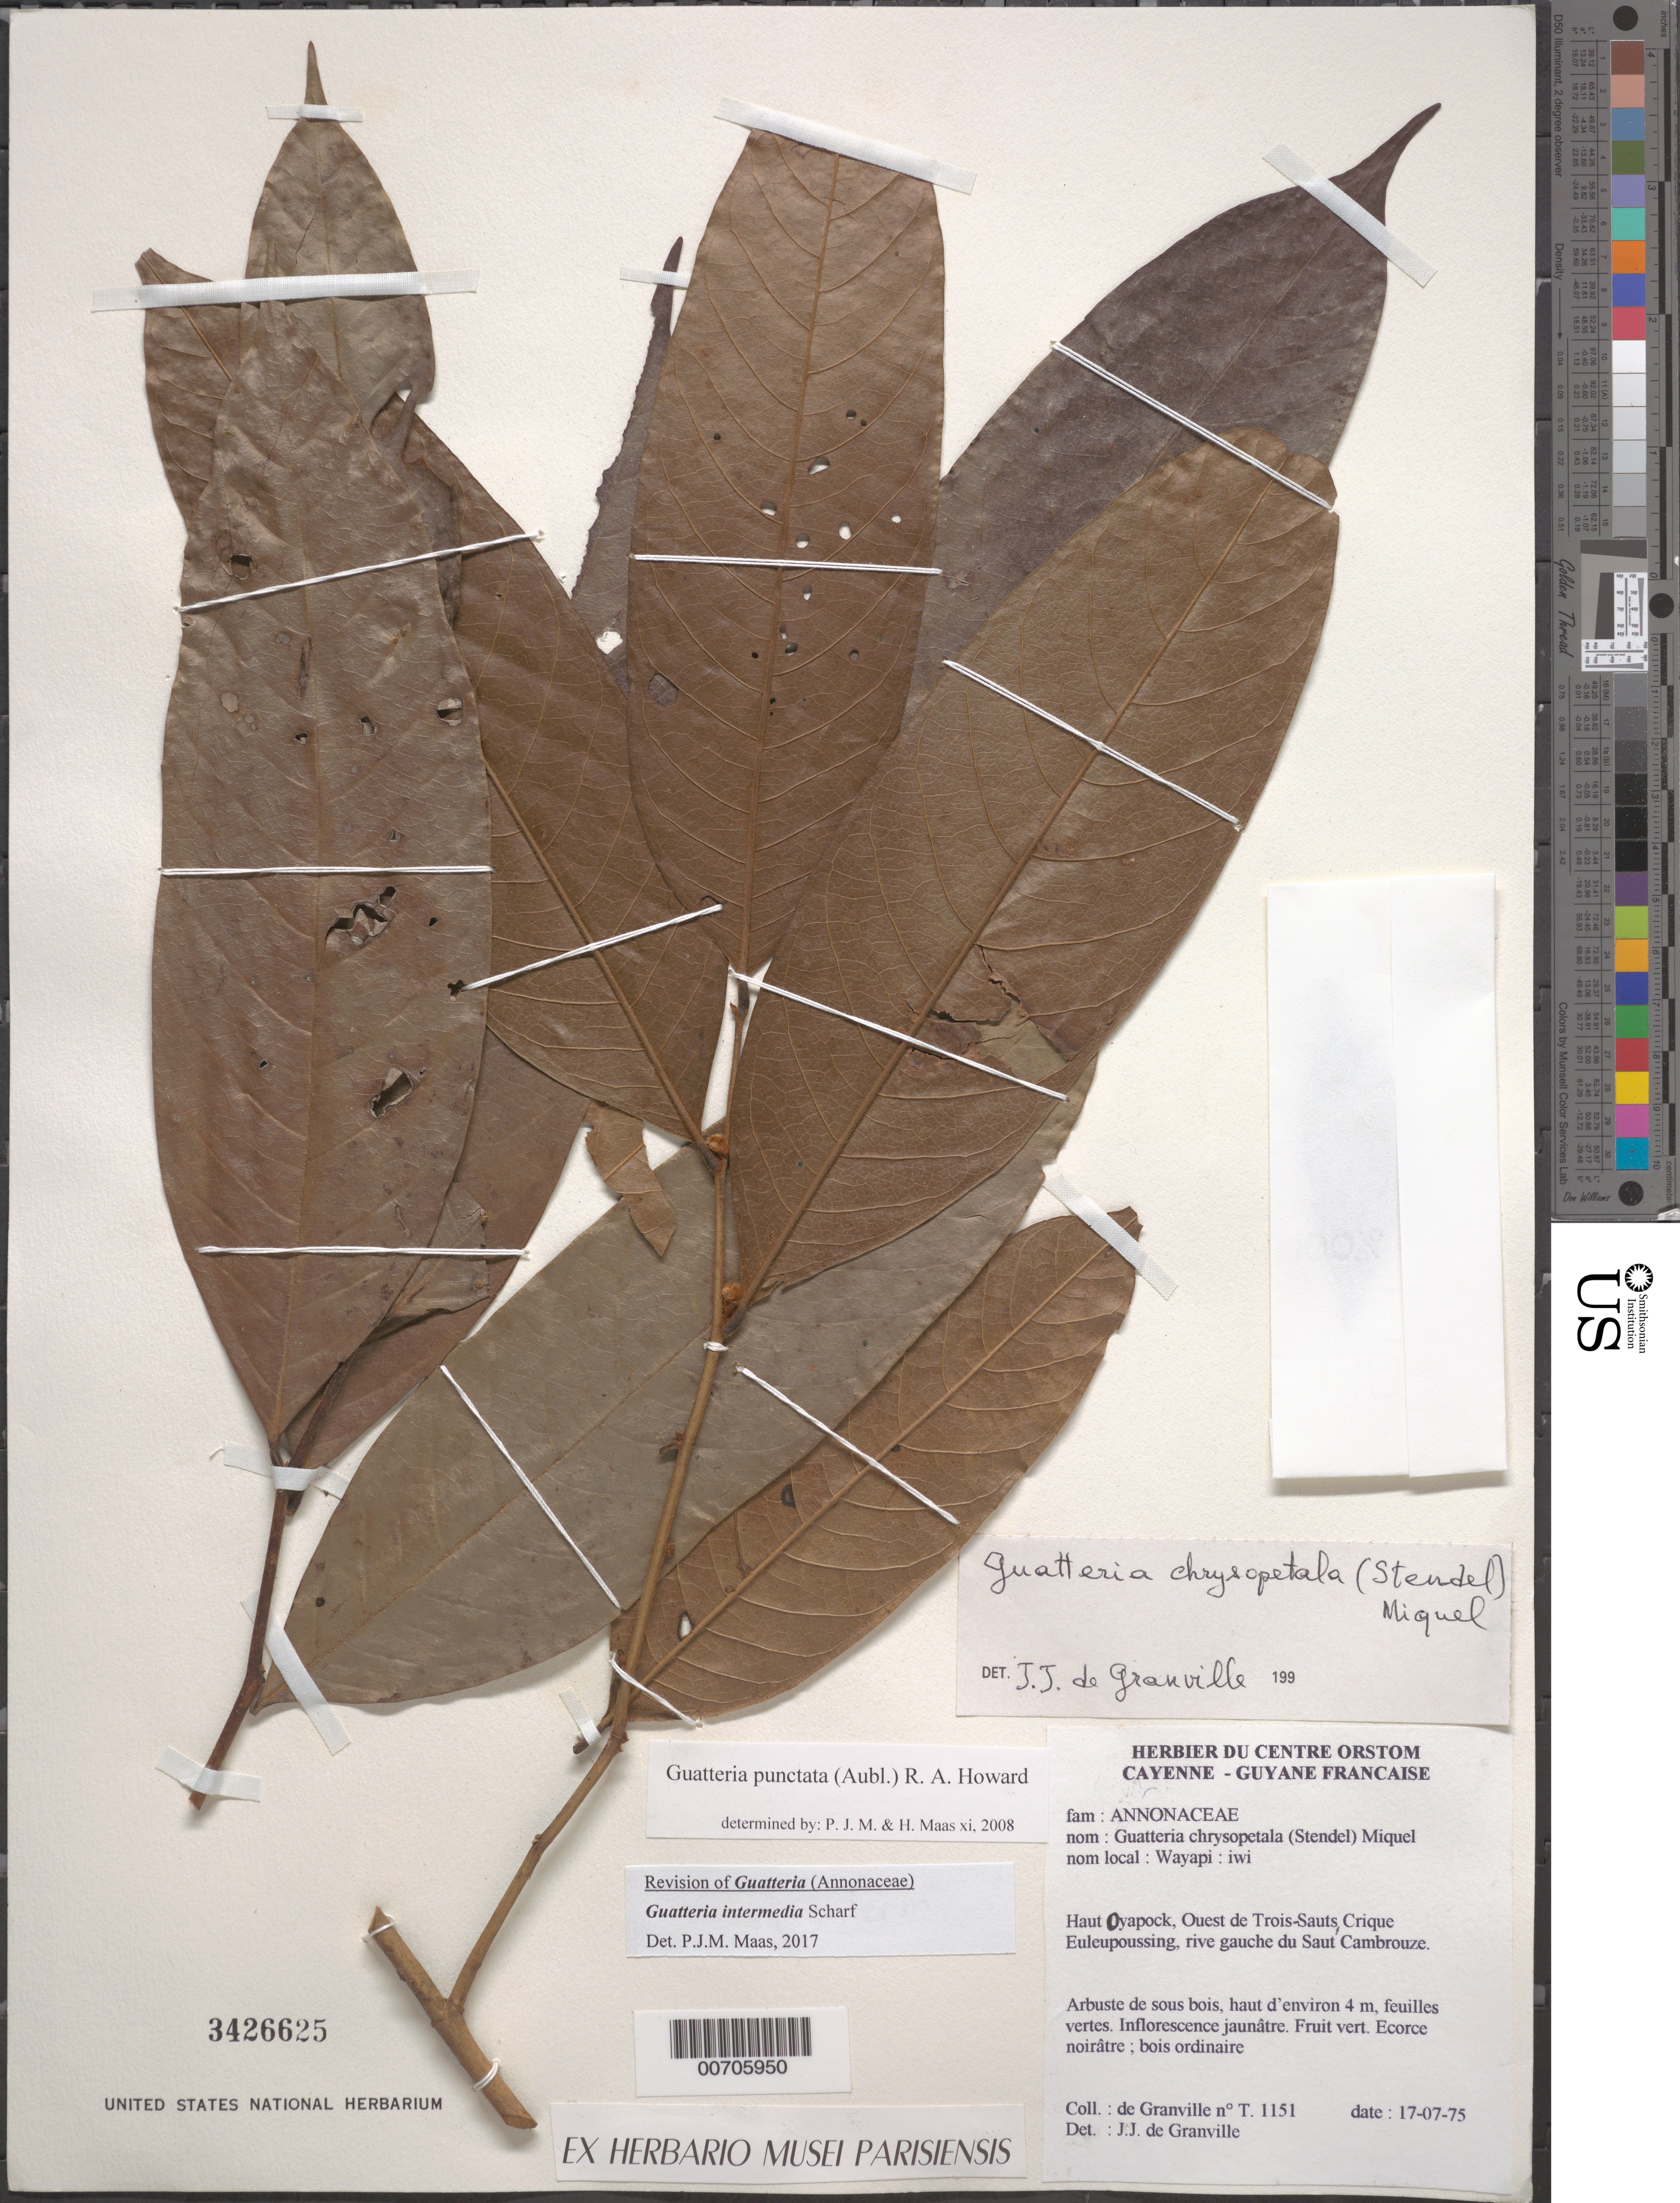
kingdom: Plantae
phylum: Tracheophyta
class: Magnoliopsida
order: Magnoliales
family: Annonaceae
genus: Guatteria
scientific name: Guatteria intermedia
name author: Scharf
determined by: Maas, Paul J.; Maas, H.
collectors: J.-J. de Granville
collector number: T 1151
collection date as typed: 17-Jul-75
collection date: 1975-07-17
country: French Guiana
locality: Haut Oyapock, W of Trois Sauts, Crique Euleupoussing, rive gauche du Saut Cambrouze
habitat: Sous bois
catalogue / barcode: US 3426625